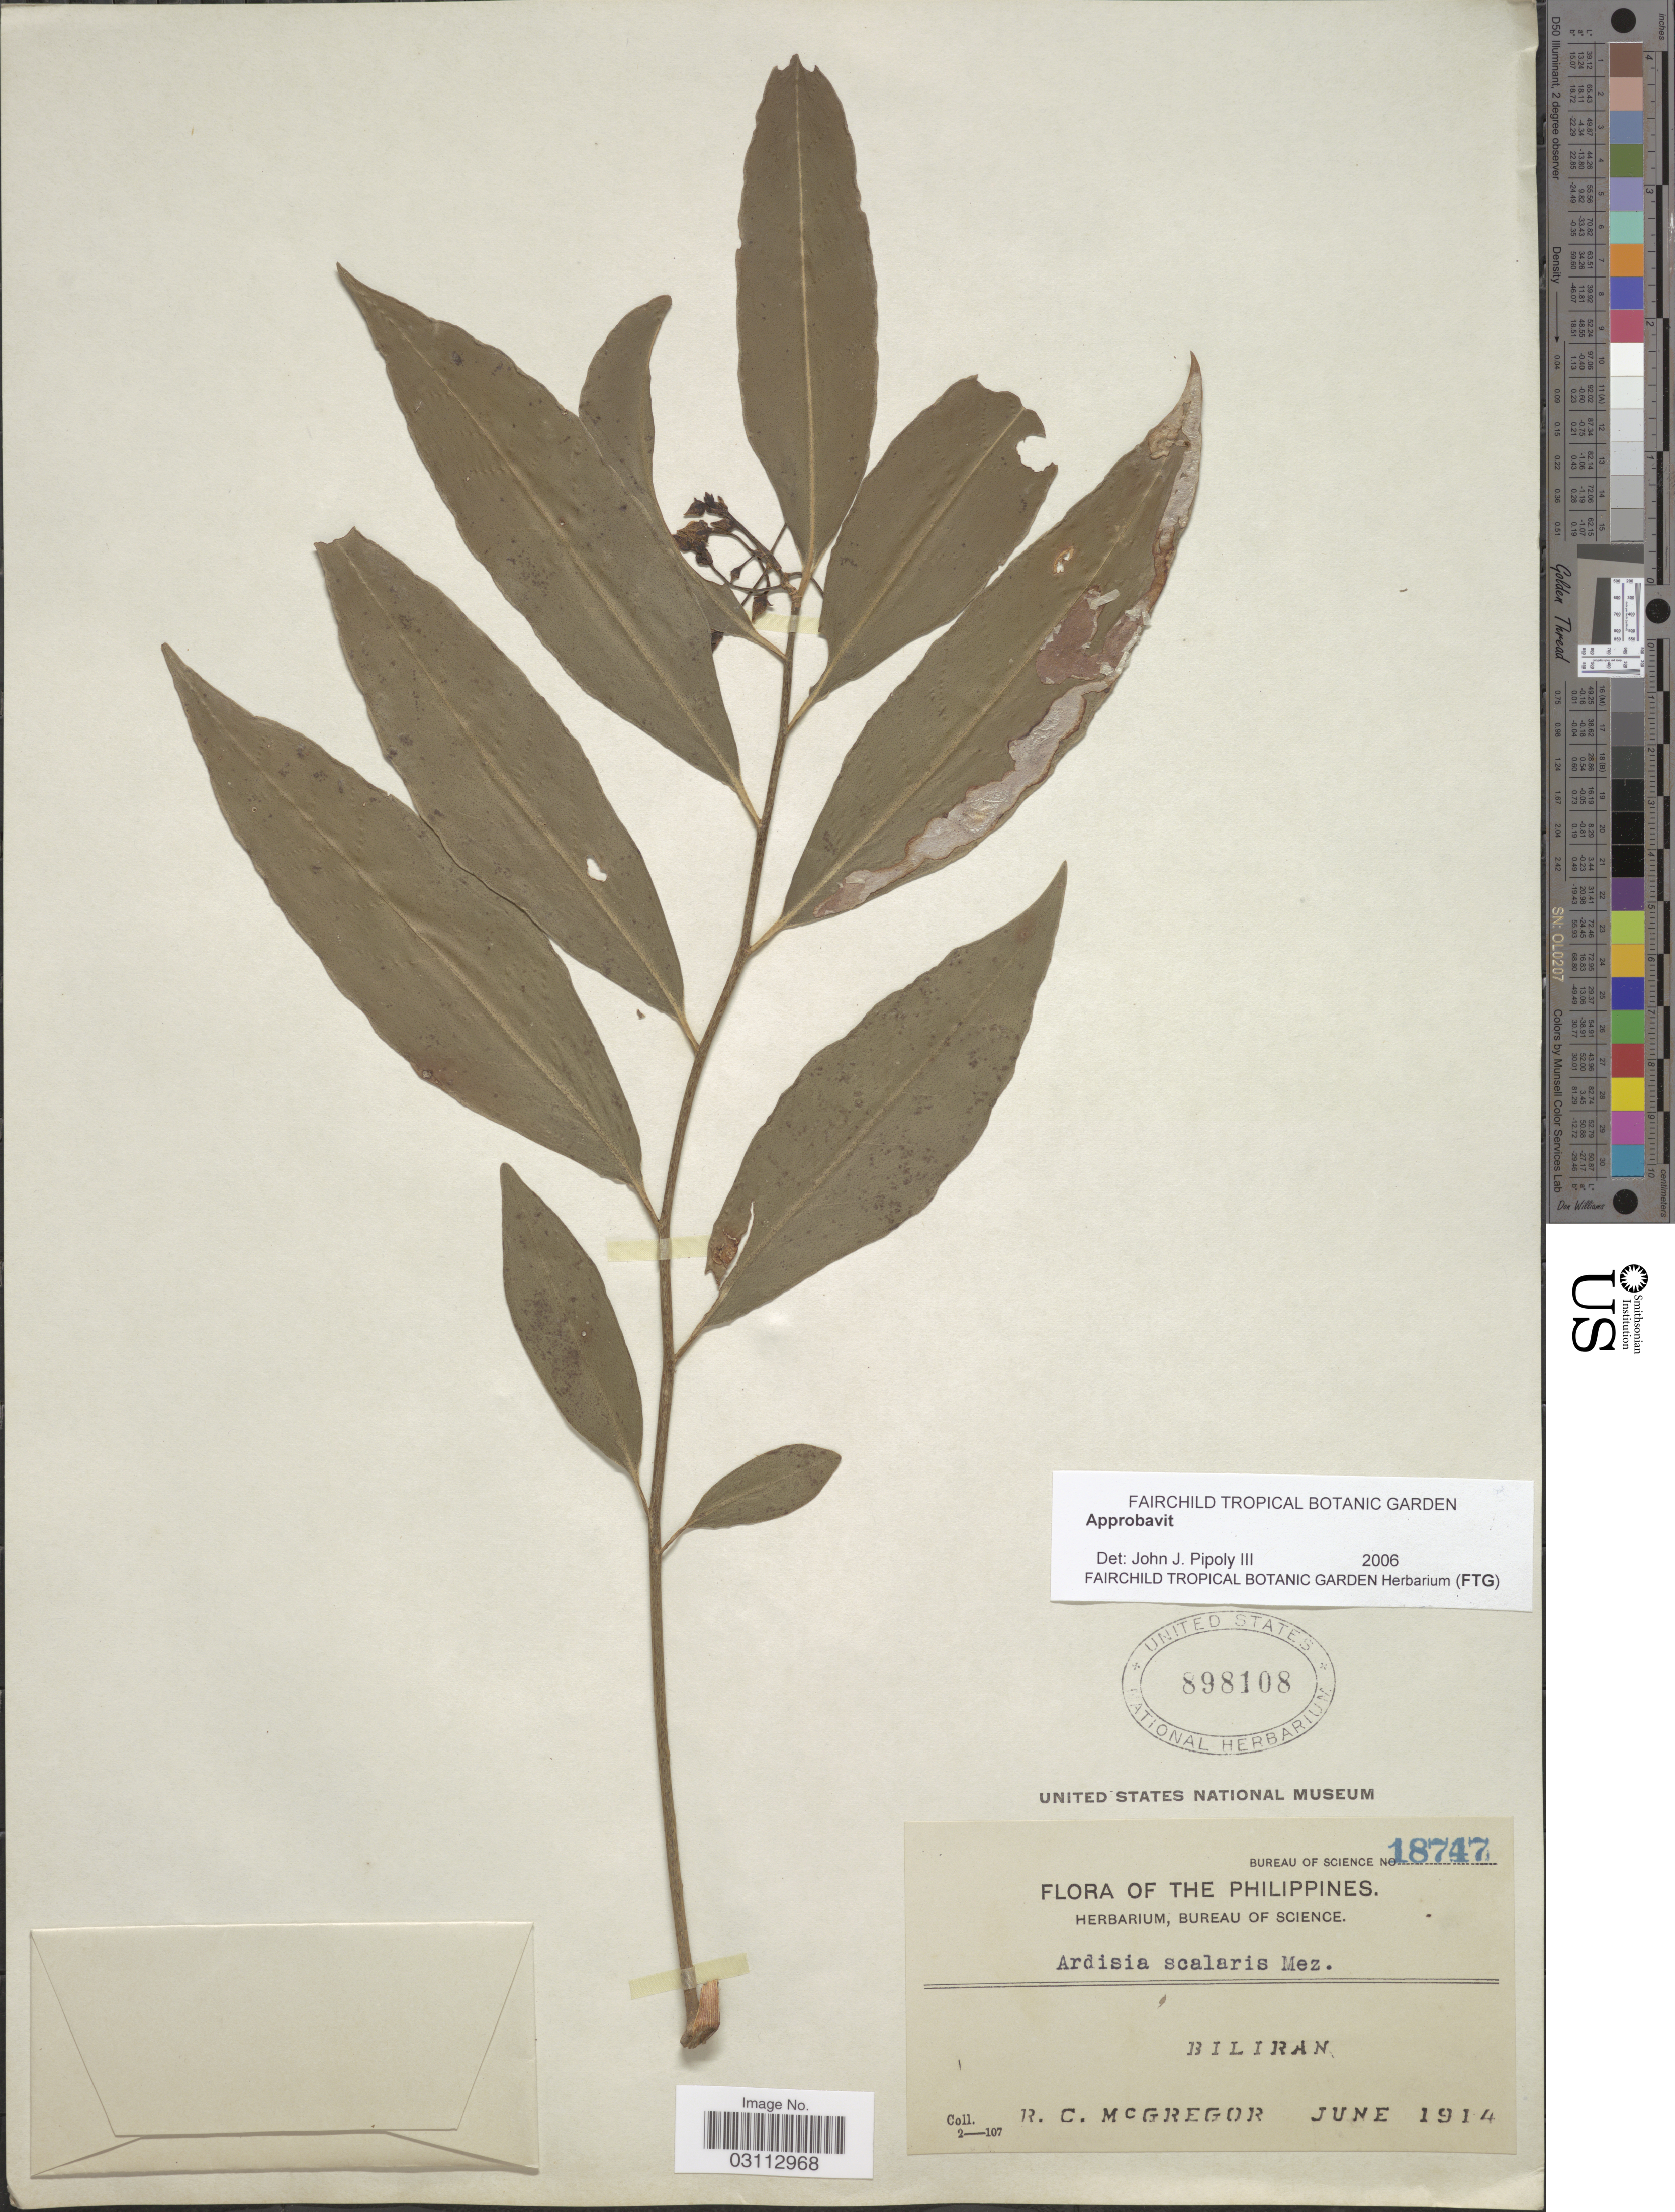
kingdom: Plantae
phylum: Tracheophyta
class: Magnoliopsida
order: Ericales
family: Primulaceae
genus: Ardisia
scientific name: Ardisia scalaris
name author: Mez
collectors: R. C. McGregor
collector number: Bureau of Science 18747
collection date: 1914-06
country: Philippines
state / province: Eastern Visayas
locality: Biliran.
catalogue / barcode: US 898108